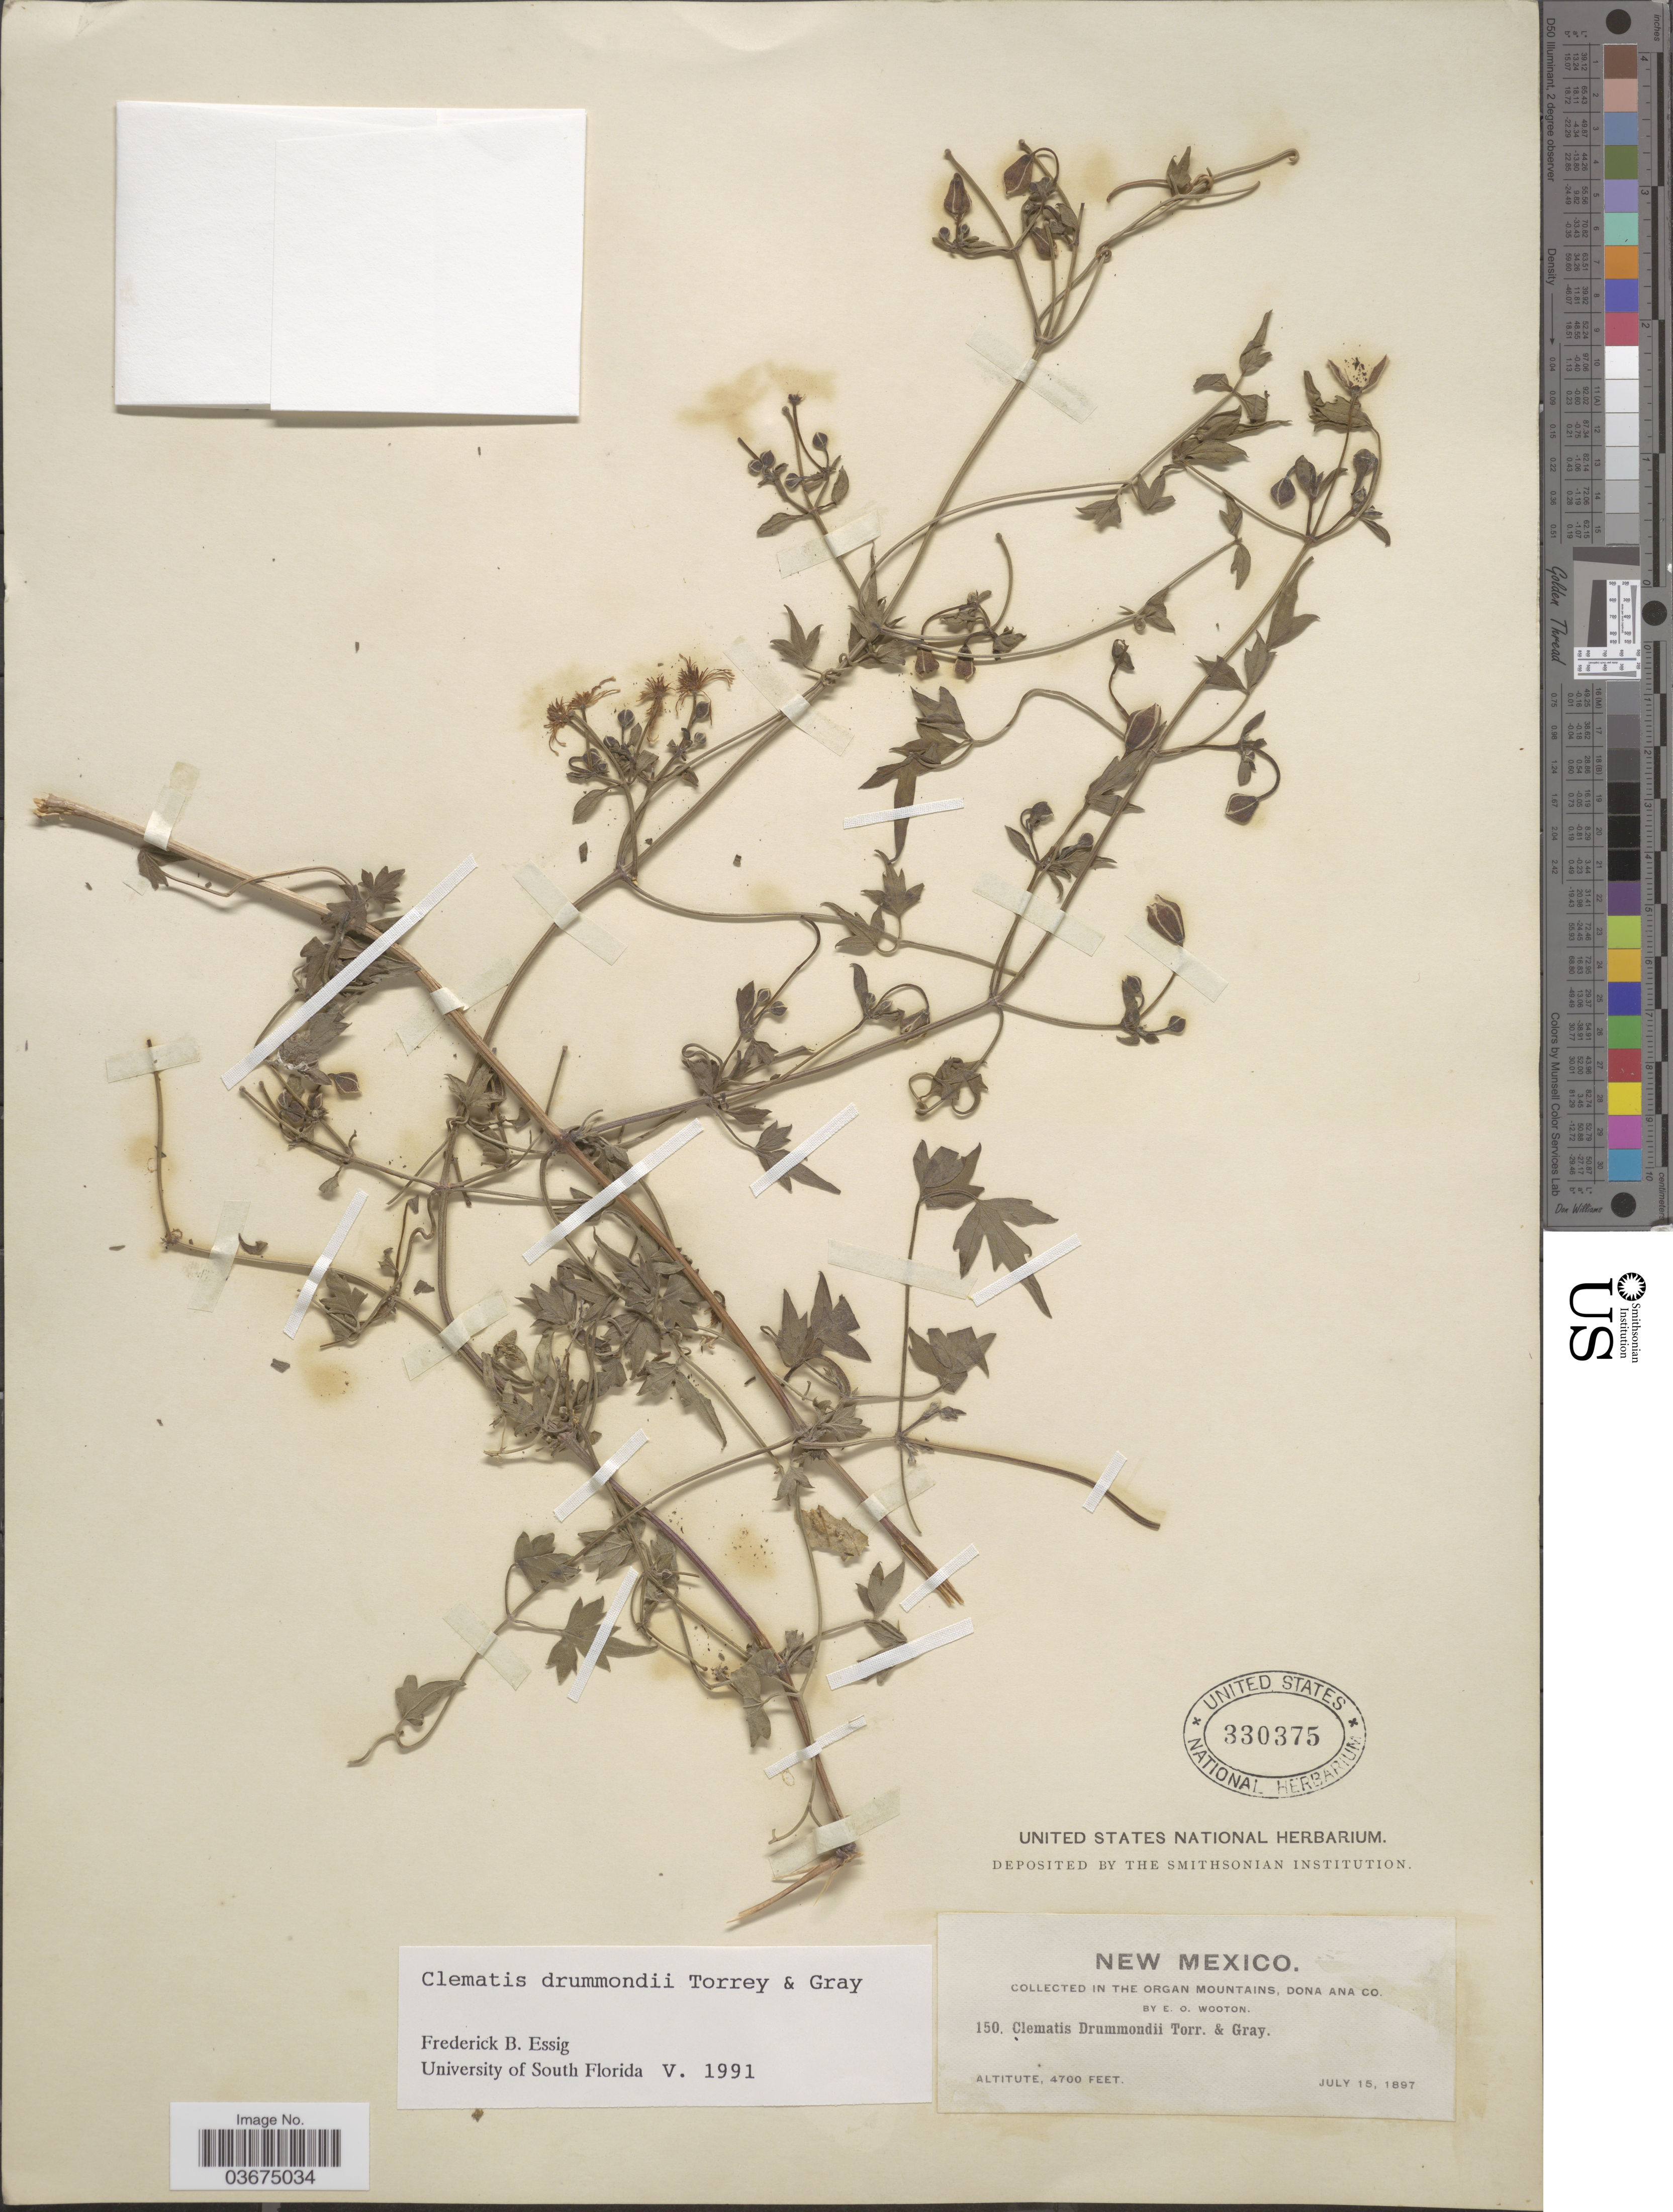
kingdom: Plantae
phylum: Tracheophyta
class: Magnoliopsida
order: Ranunculales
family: Ranunculaceae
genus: Clematis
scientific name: Clematis drummondii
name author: Torr. & A. Gray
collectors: E. O. Wooton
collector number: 150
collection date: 1897-07-15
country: United States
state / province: New Mexico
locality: In The Organ Mountains, Dona Ana Co.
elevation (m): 1433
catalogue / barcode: US 330375